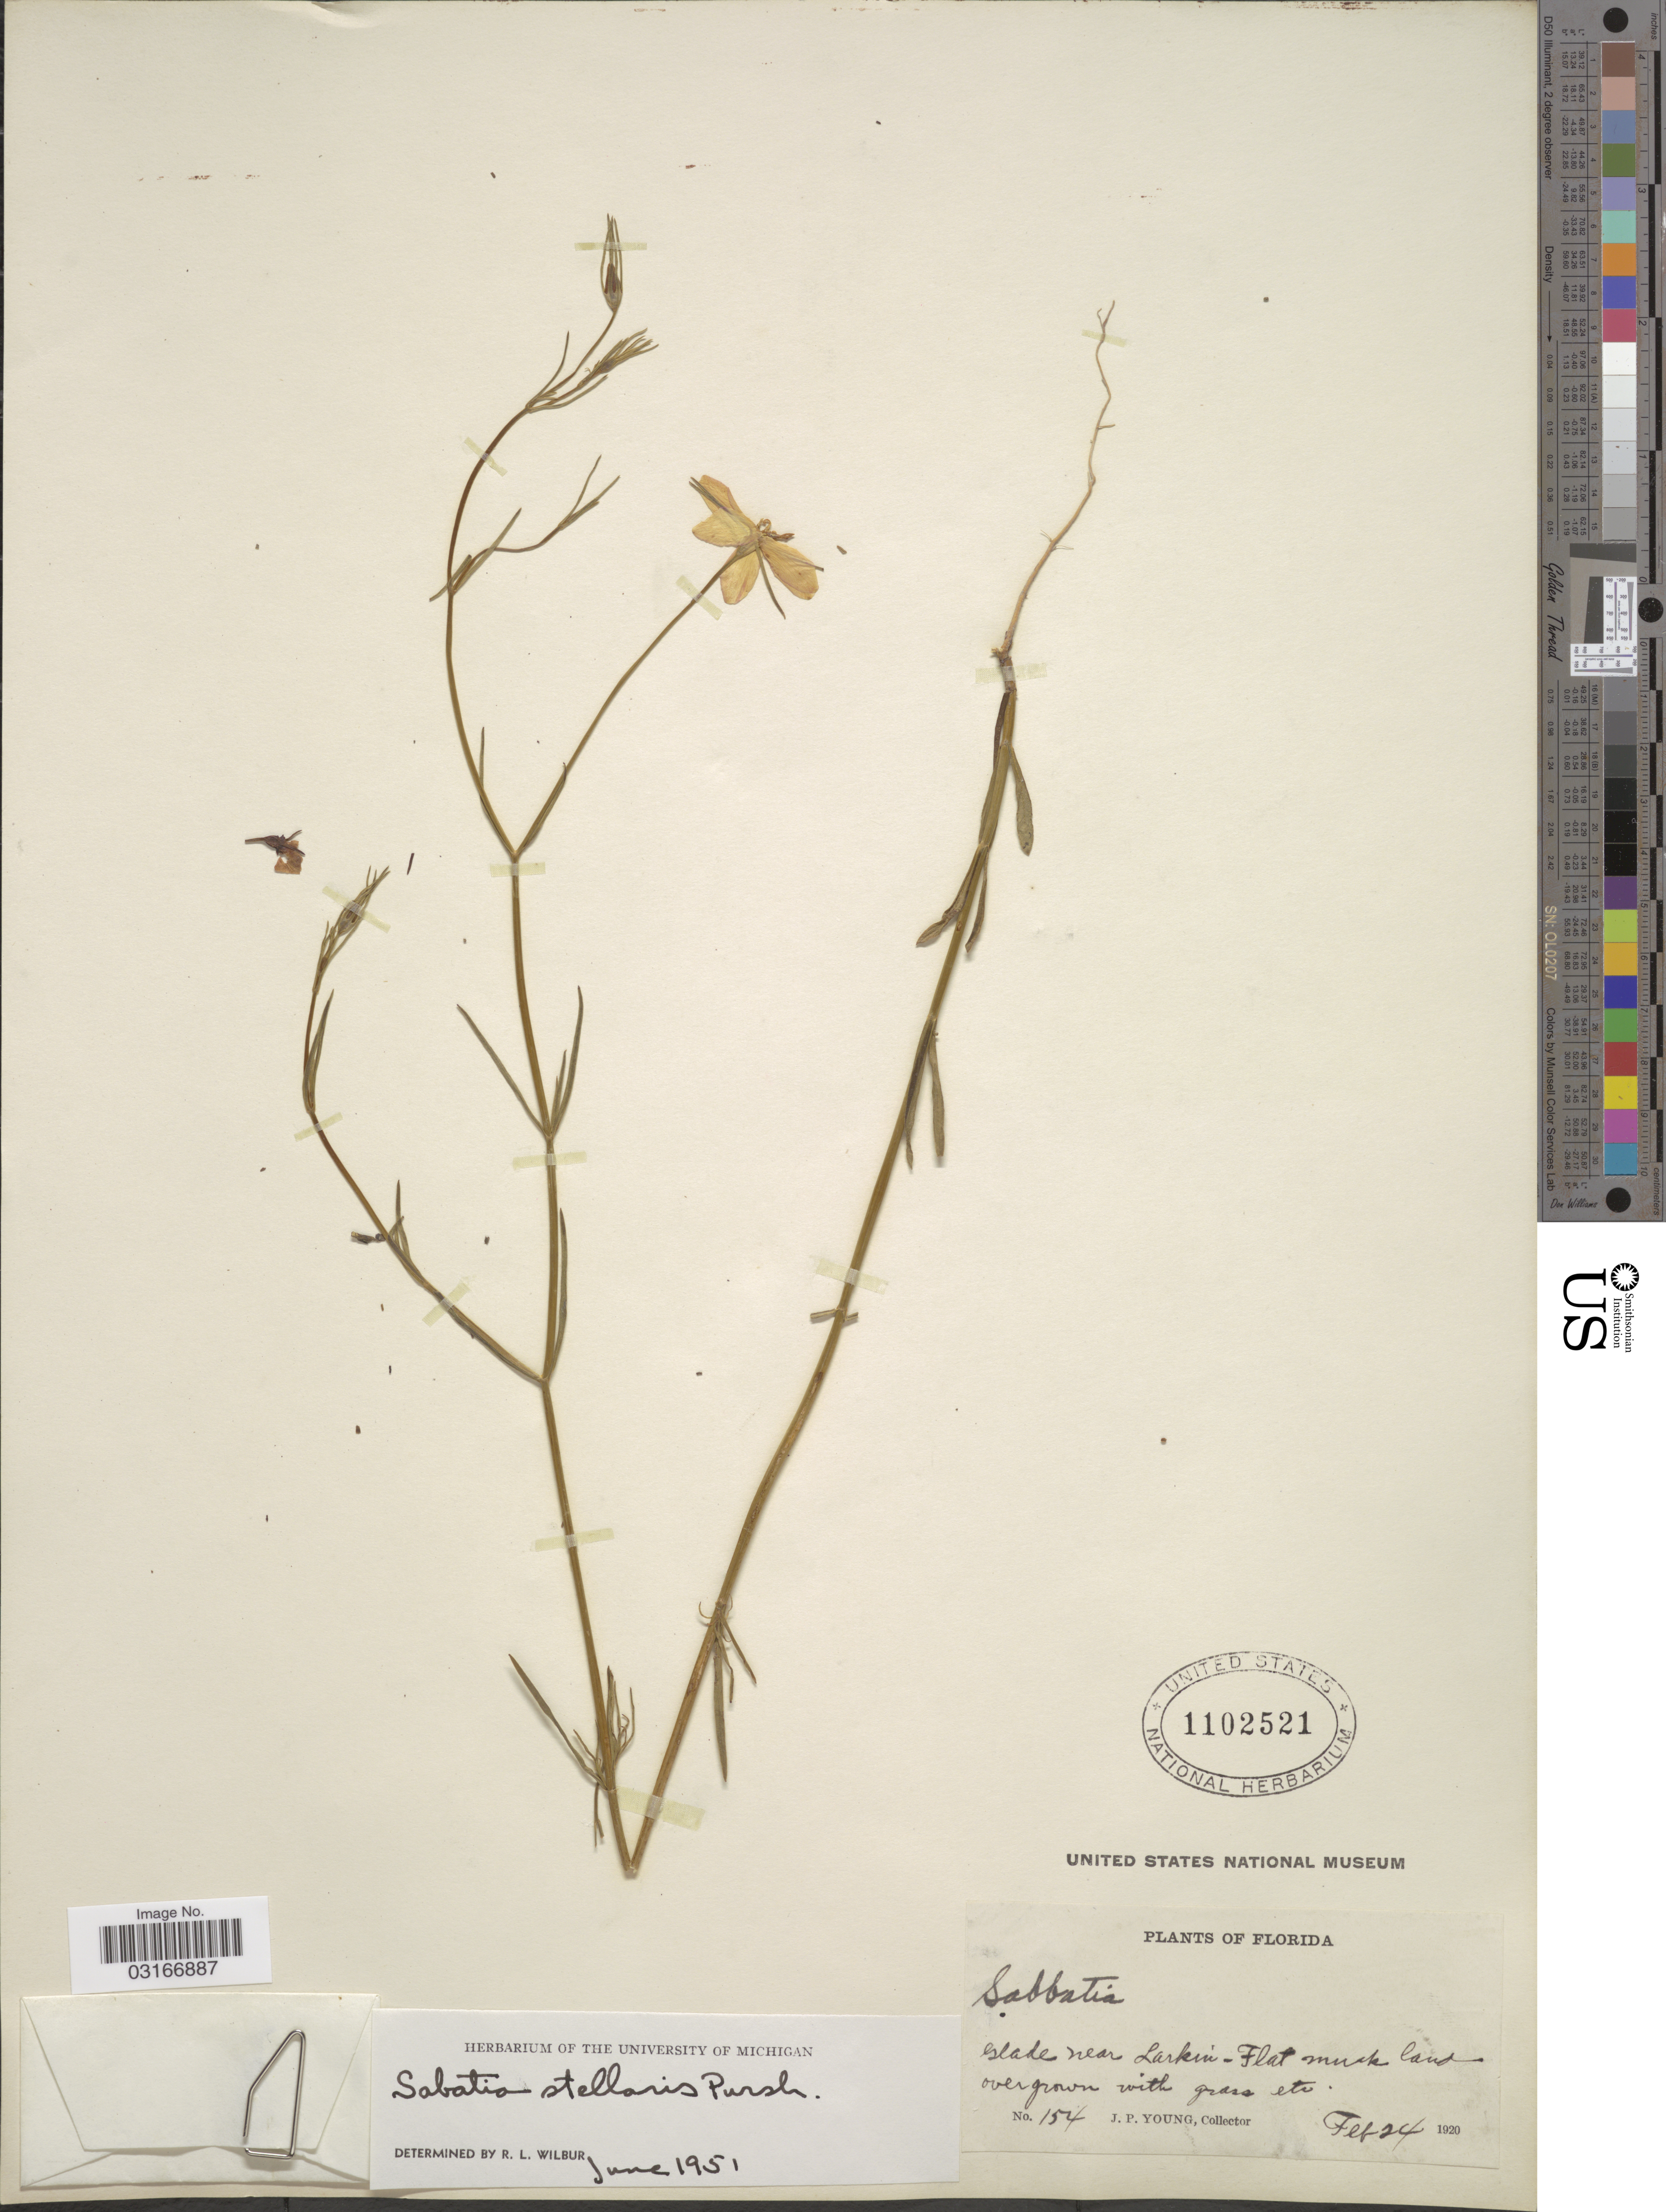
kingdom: Plantae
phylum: Tracheophyta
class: Magnoliopsida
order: Gentianales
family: Gentianaceae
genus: Sabatia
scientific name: Sabatia stellaris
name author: Pursh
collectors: J. P. Young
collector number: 154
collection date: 1920-02-24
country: United States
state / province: Florida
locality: Glade near Larkin.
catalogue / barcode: US 1102521